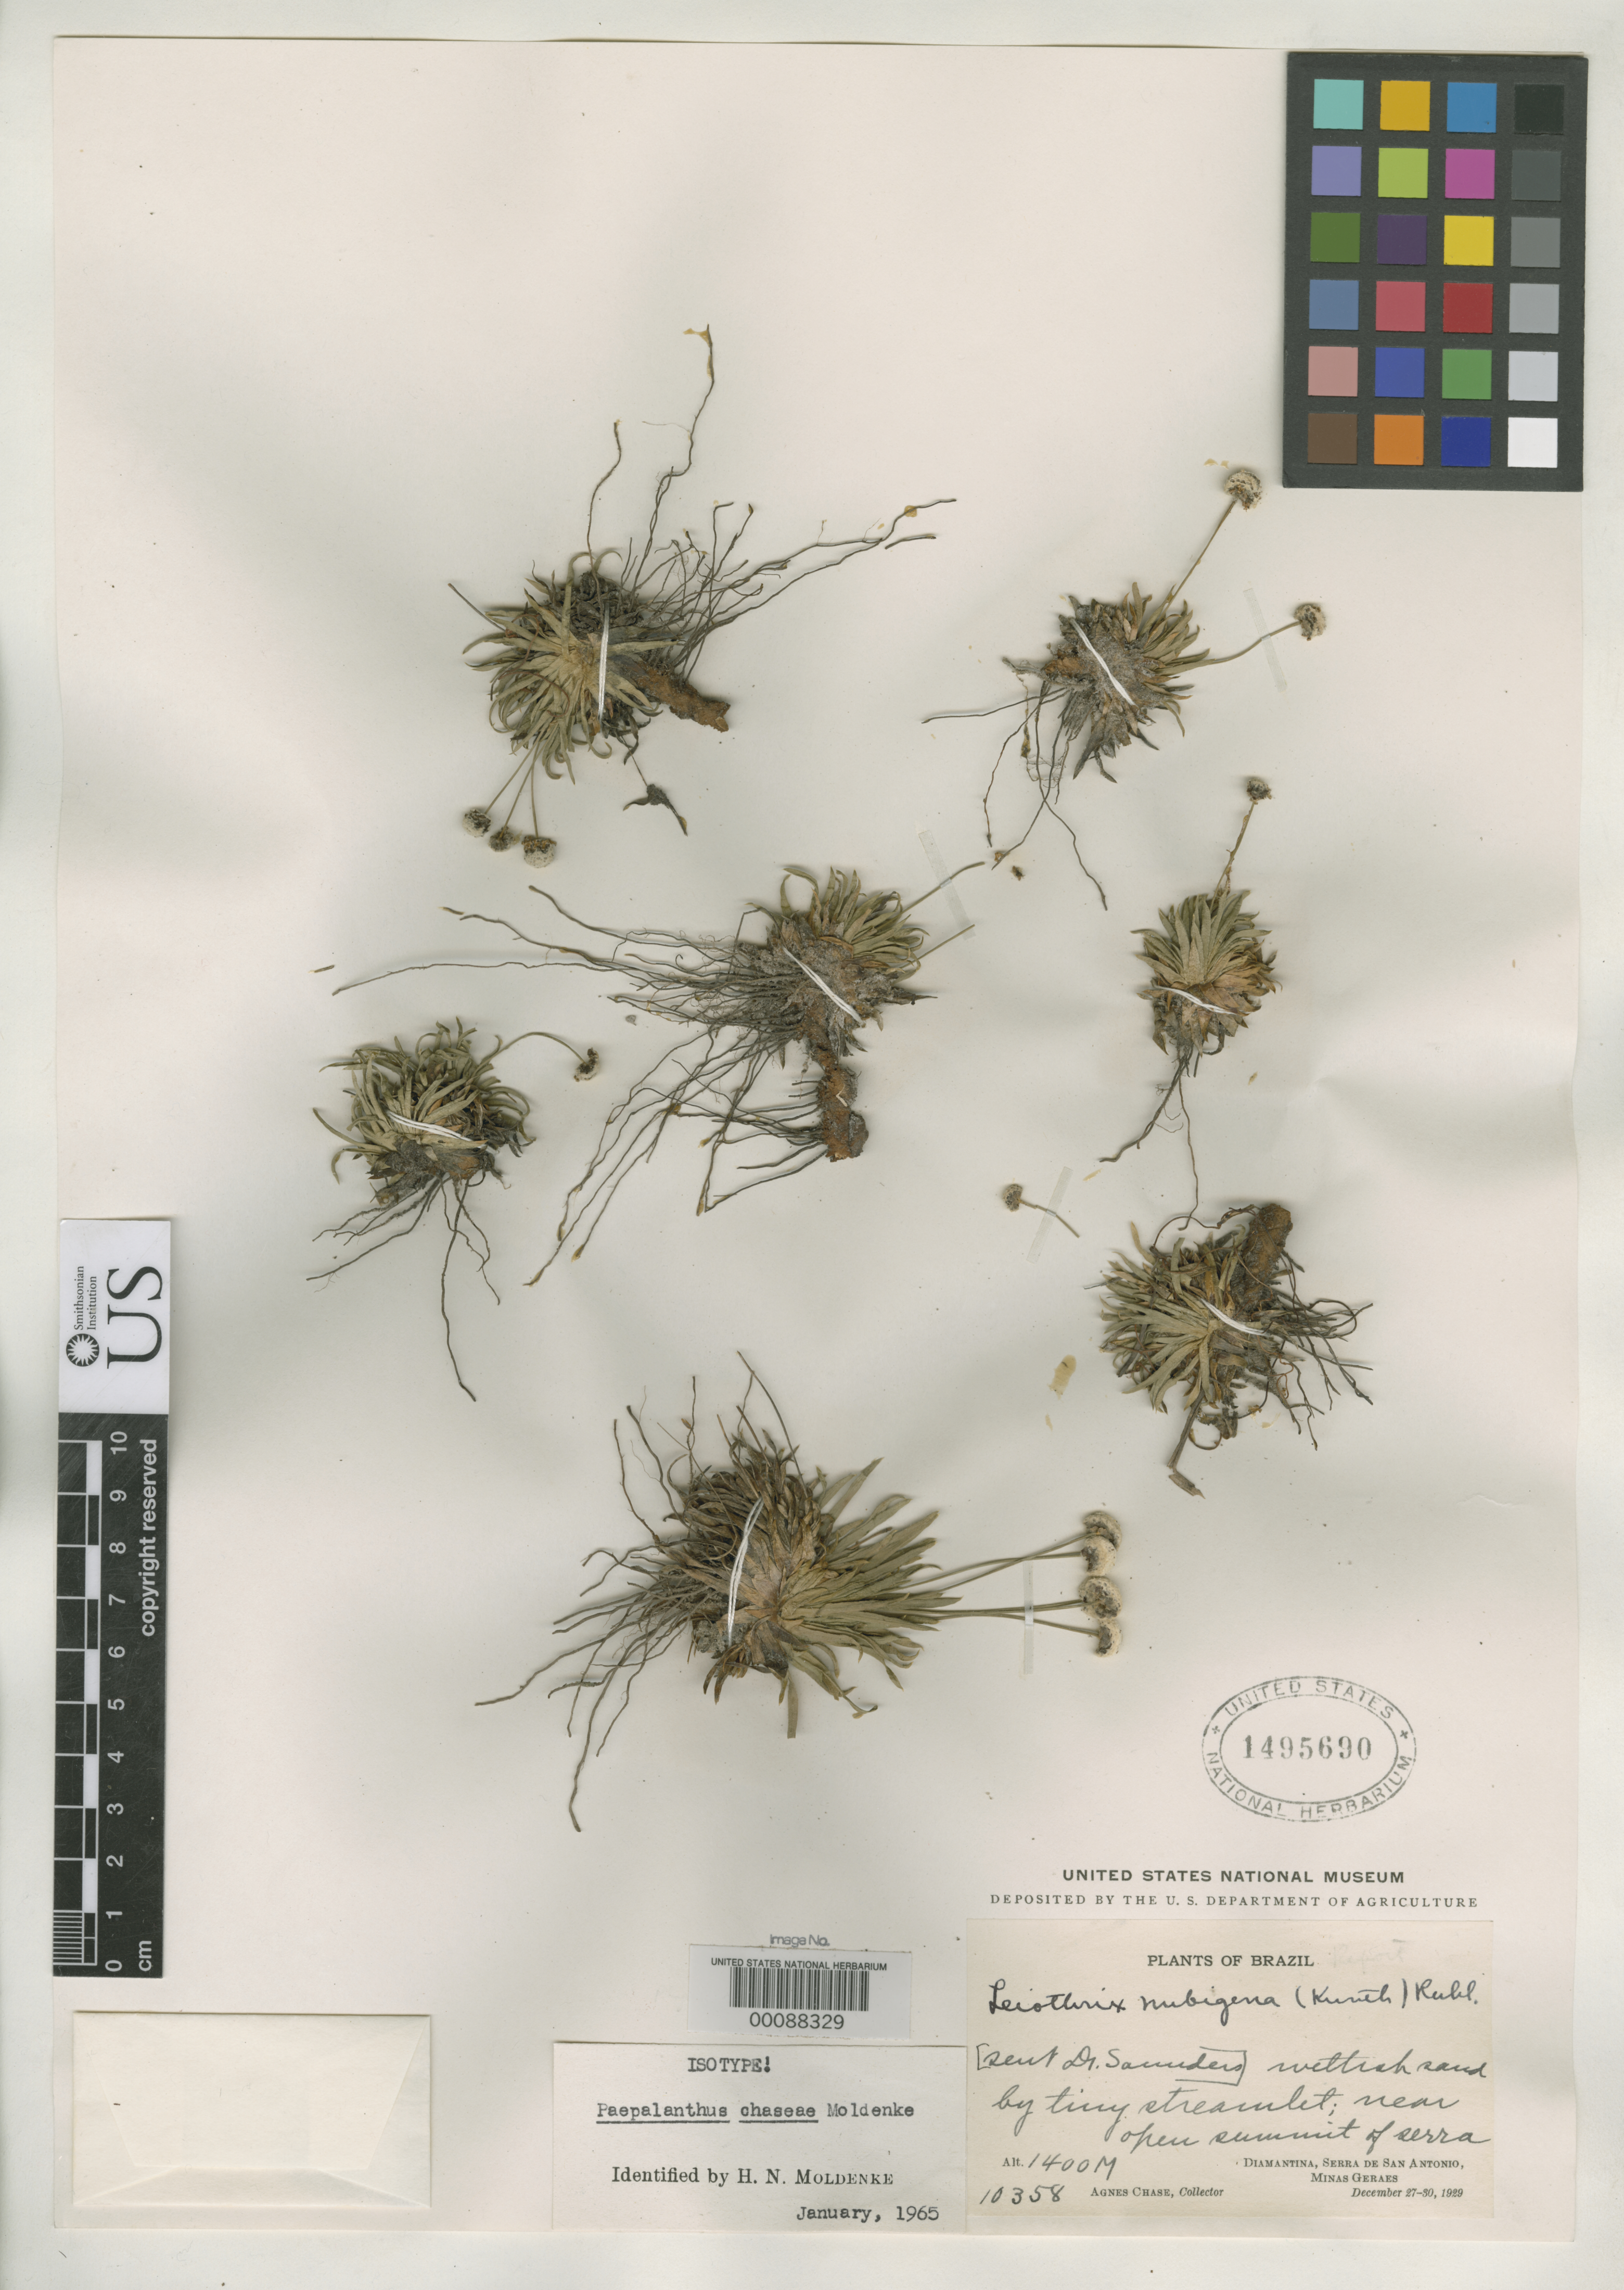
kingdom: Plantae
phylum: Tracheophyta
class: Liliopsida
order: Poales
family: Eriocaulaceae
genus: Paepalanthus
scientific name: Paepalanthus chaseae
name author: Moldenke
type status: Isotype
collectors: A. Chase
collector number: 10358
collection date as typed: Dec 1929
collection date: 1929-12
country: Brazil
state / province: Minas Gerais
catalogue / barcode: US 1495690